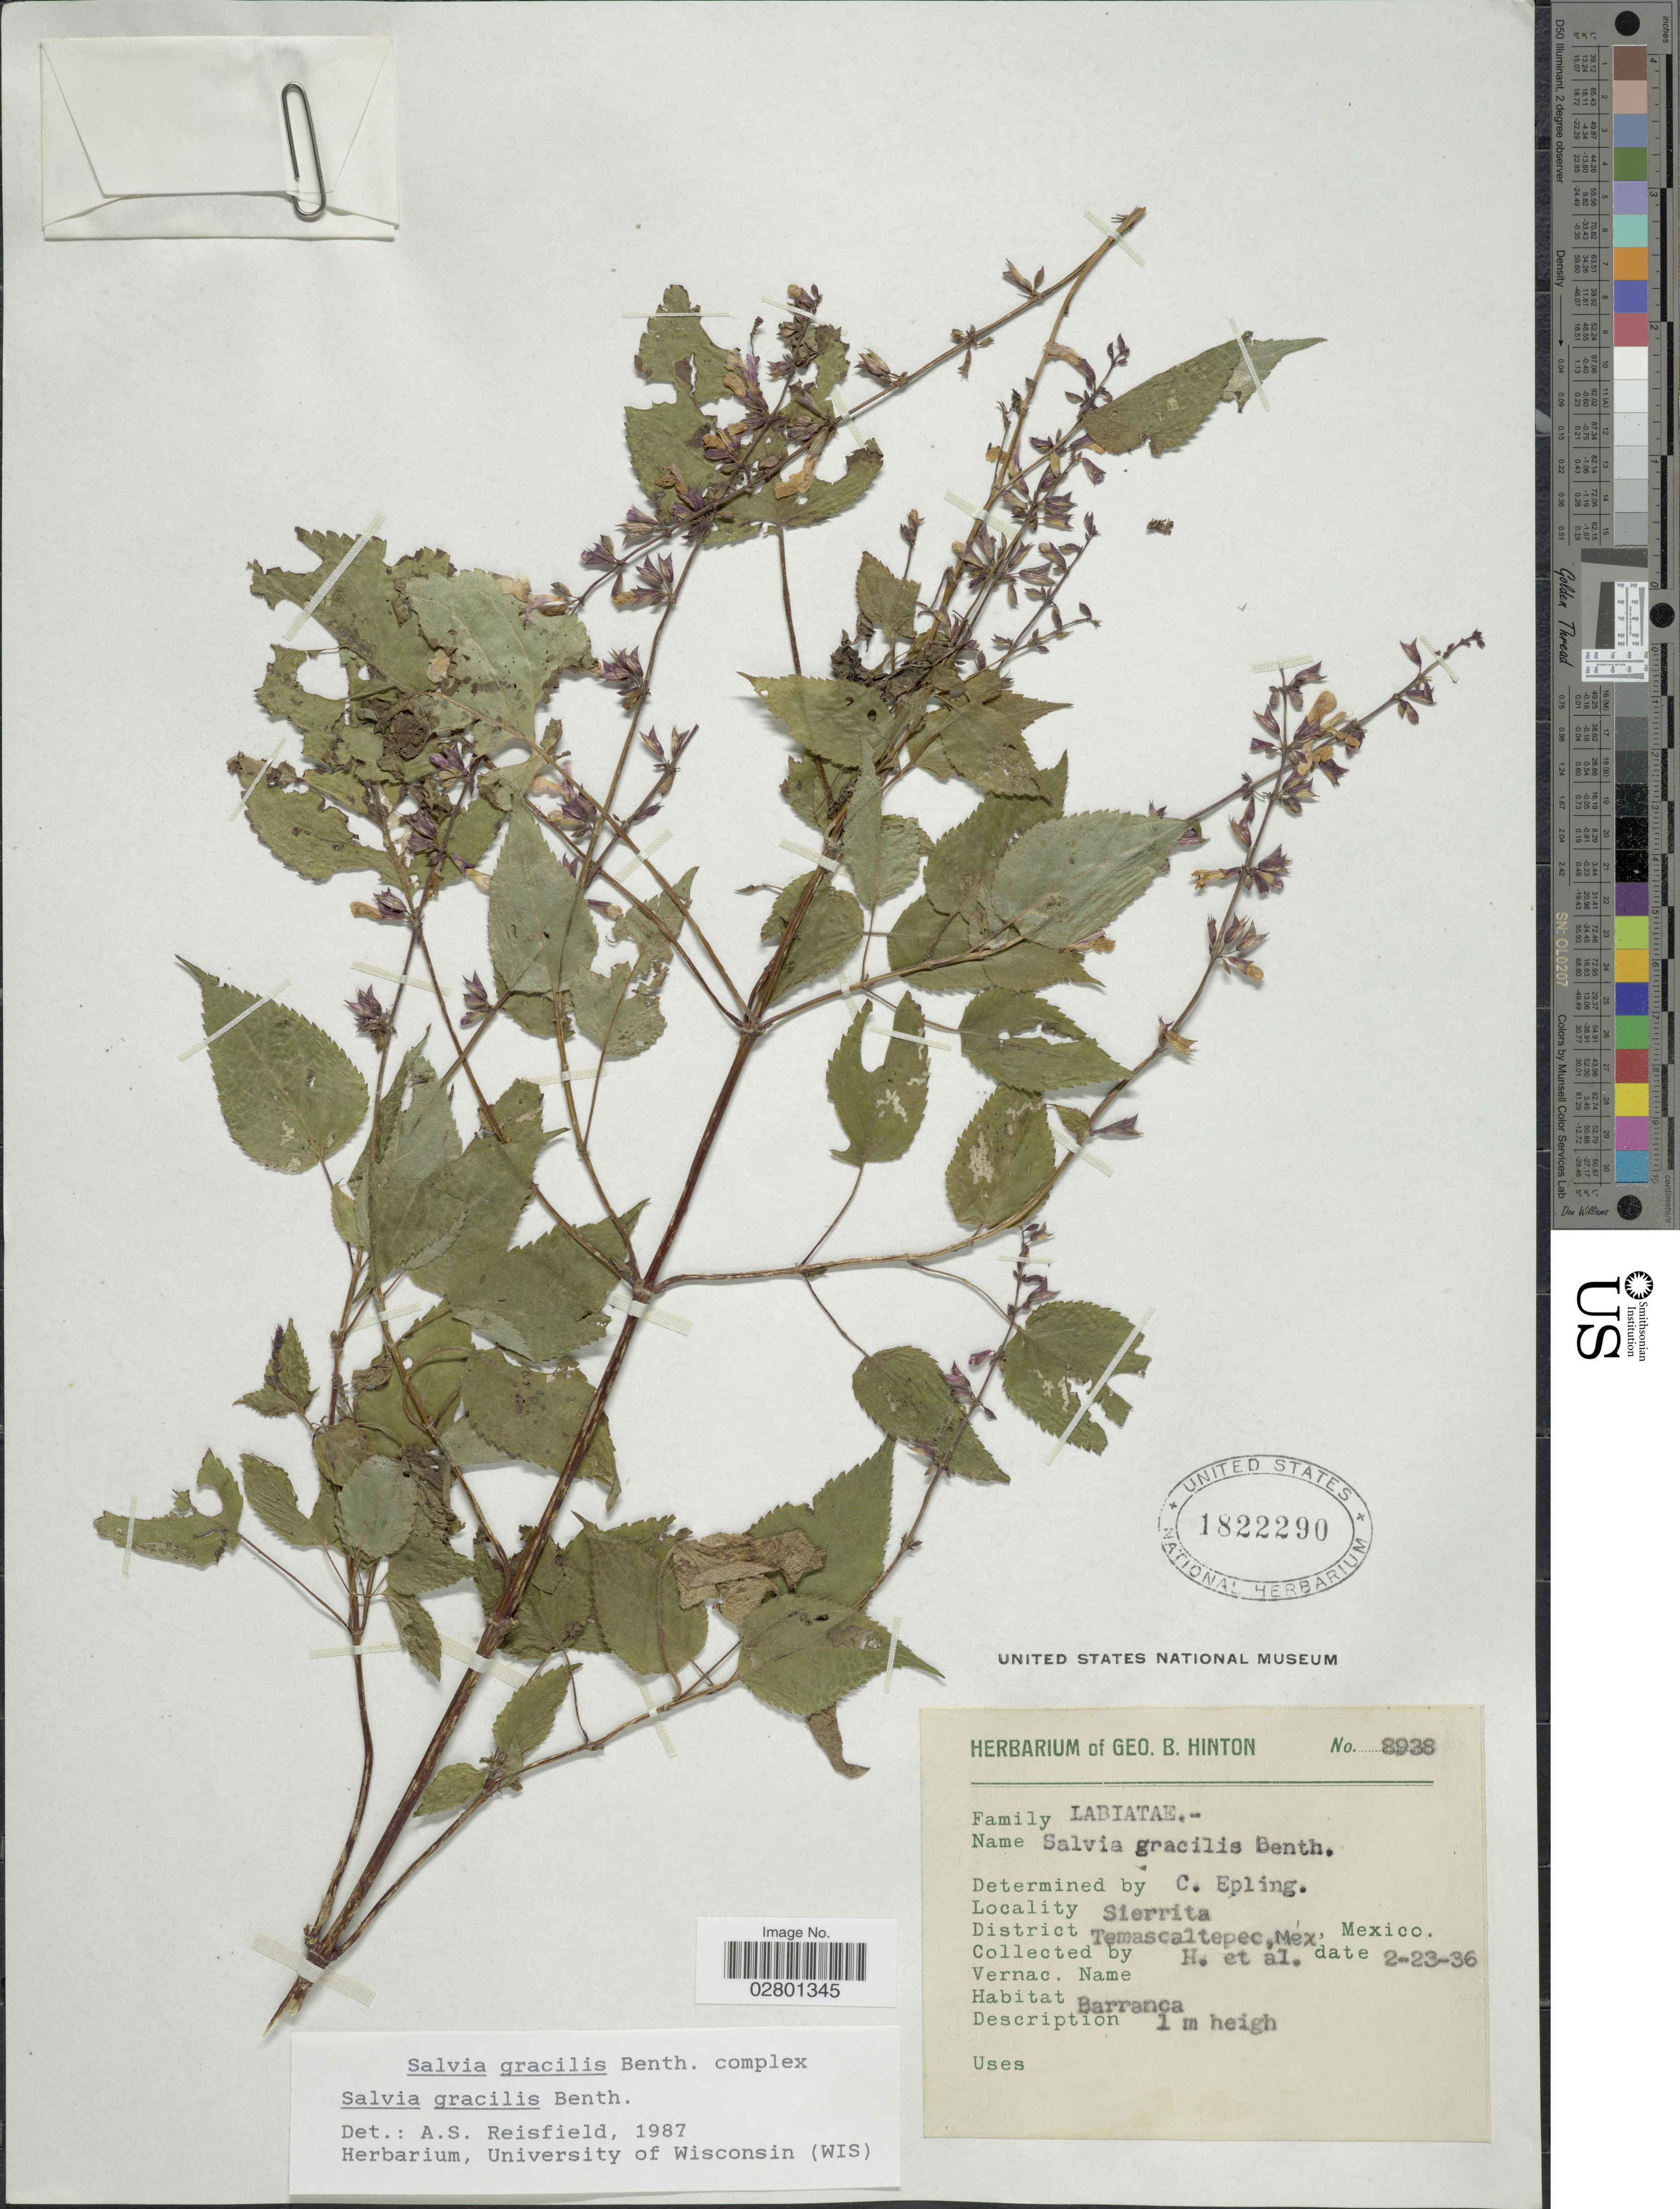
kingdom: Plantae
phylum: Tracheophyta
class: Magnoliopsida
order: Lamiales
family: Lamiaceae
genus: Salvia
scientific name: Salvia gracilis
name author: Benth.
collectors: G. B. Hinton & et al.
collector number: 8938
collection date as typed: Transcribed d/m/y: 23/2/36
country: Mexico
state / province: México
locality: Sierrita, District Temascaltepec.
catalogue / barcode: US 1822290